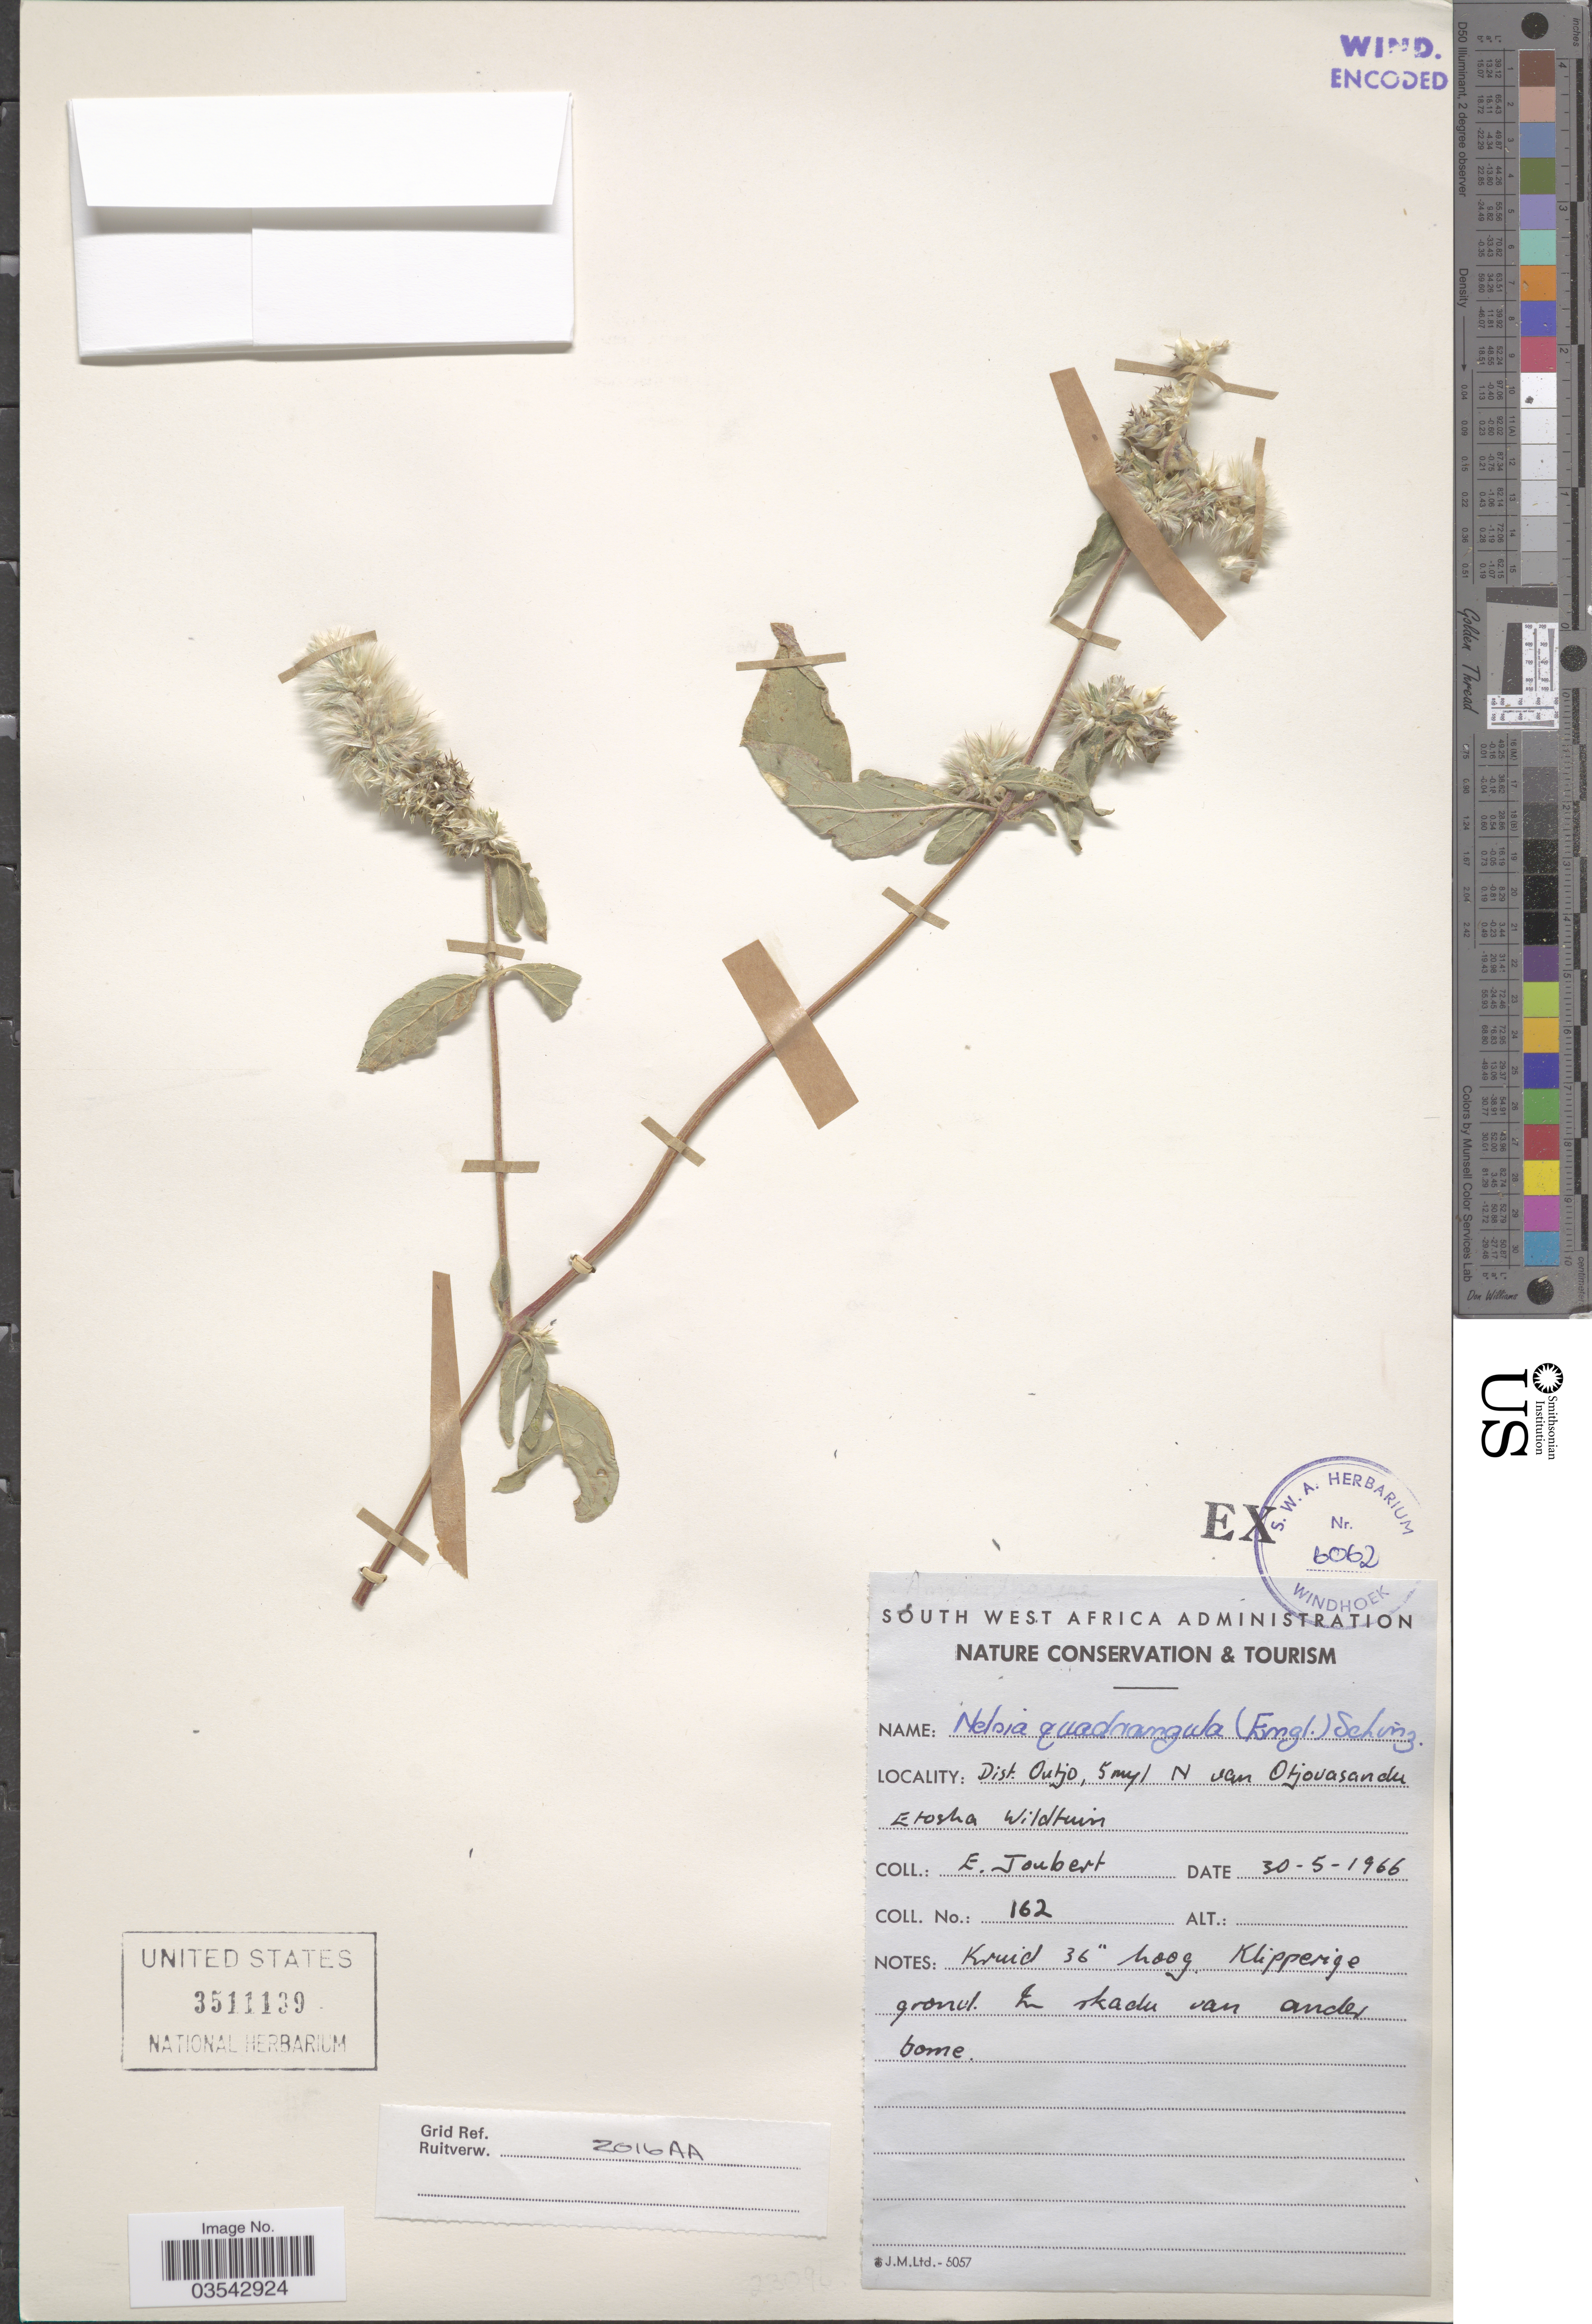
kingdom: Plantae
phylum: Tracheophyta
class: Magnoliopsida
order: Caryophyllales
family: Amaranthaceae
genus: Cyathula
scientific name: Cyathula quadrangula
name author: (Engl.) Di Vincenzo et al.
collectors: E. Joubert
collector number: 162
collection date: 1966-05-30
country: Namibia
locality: Dist. Outjo, 5 myl N van Otjouasandu Etosha Wildtuin.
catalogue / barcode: US 3511139